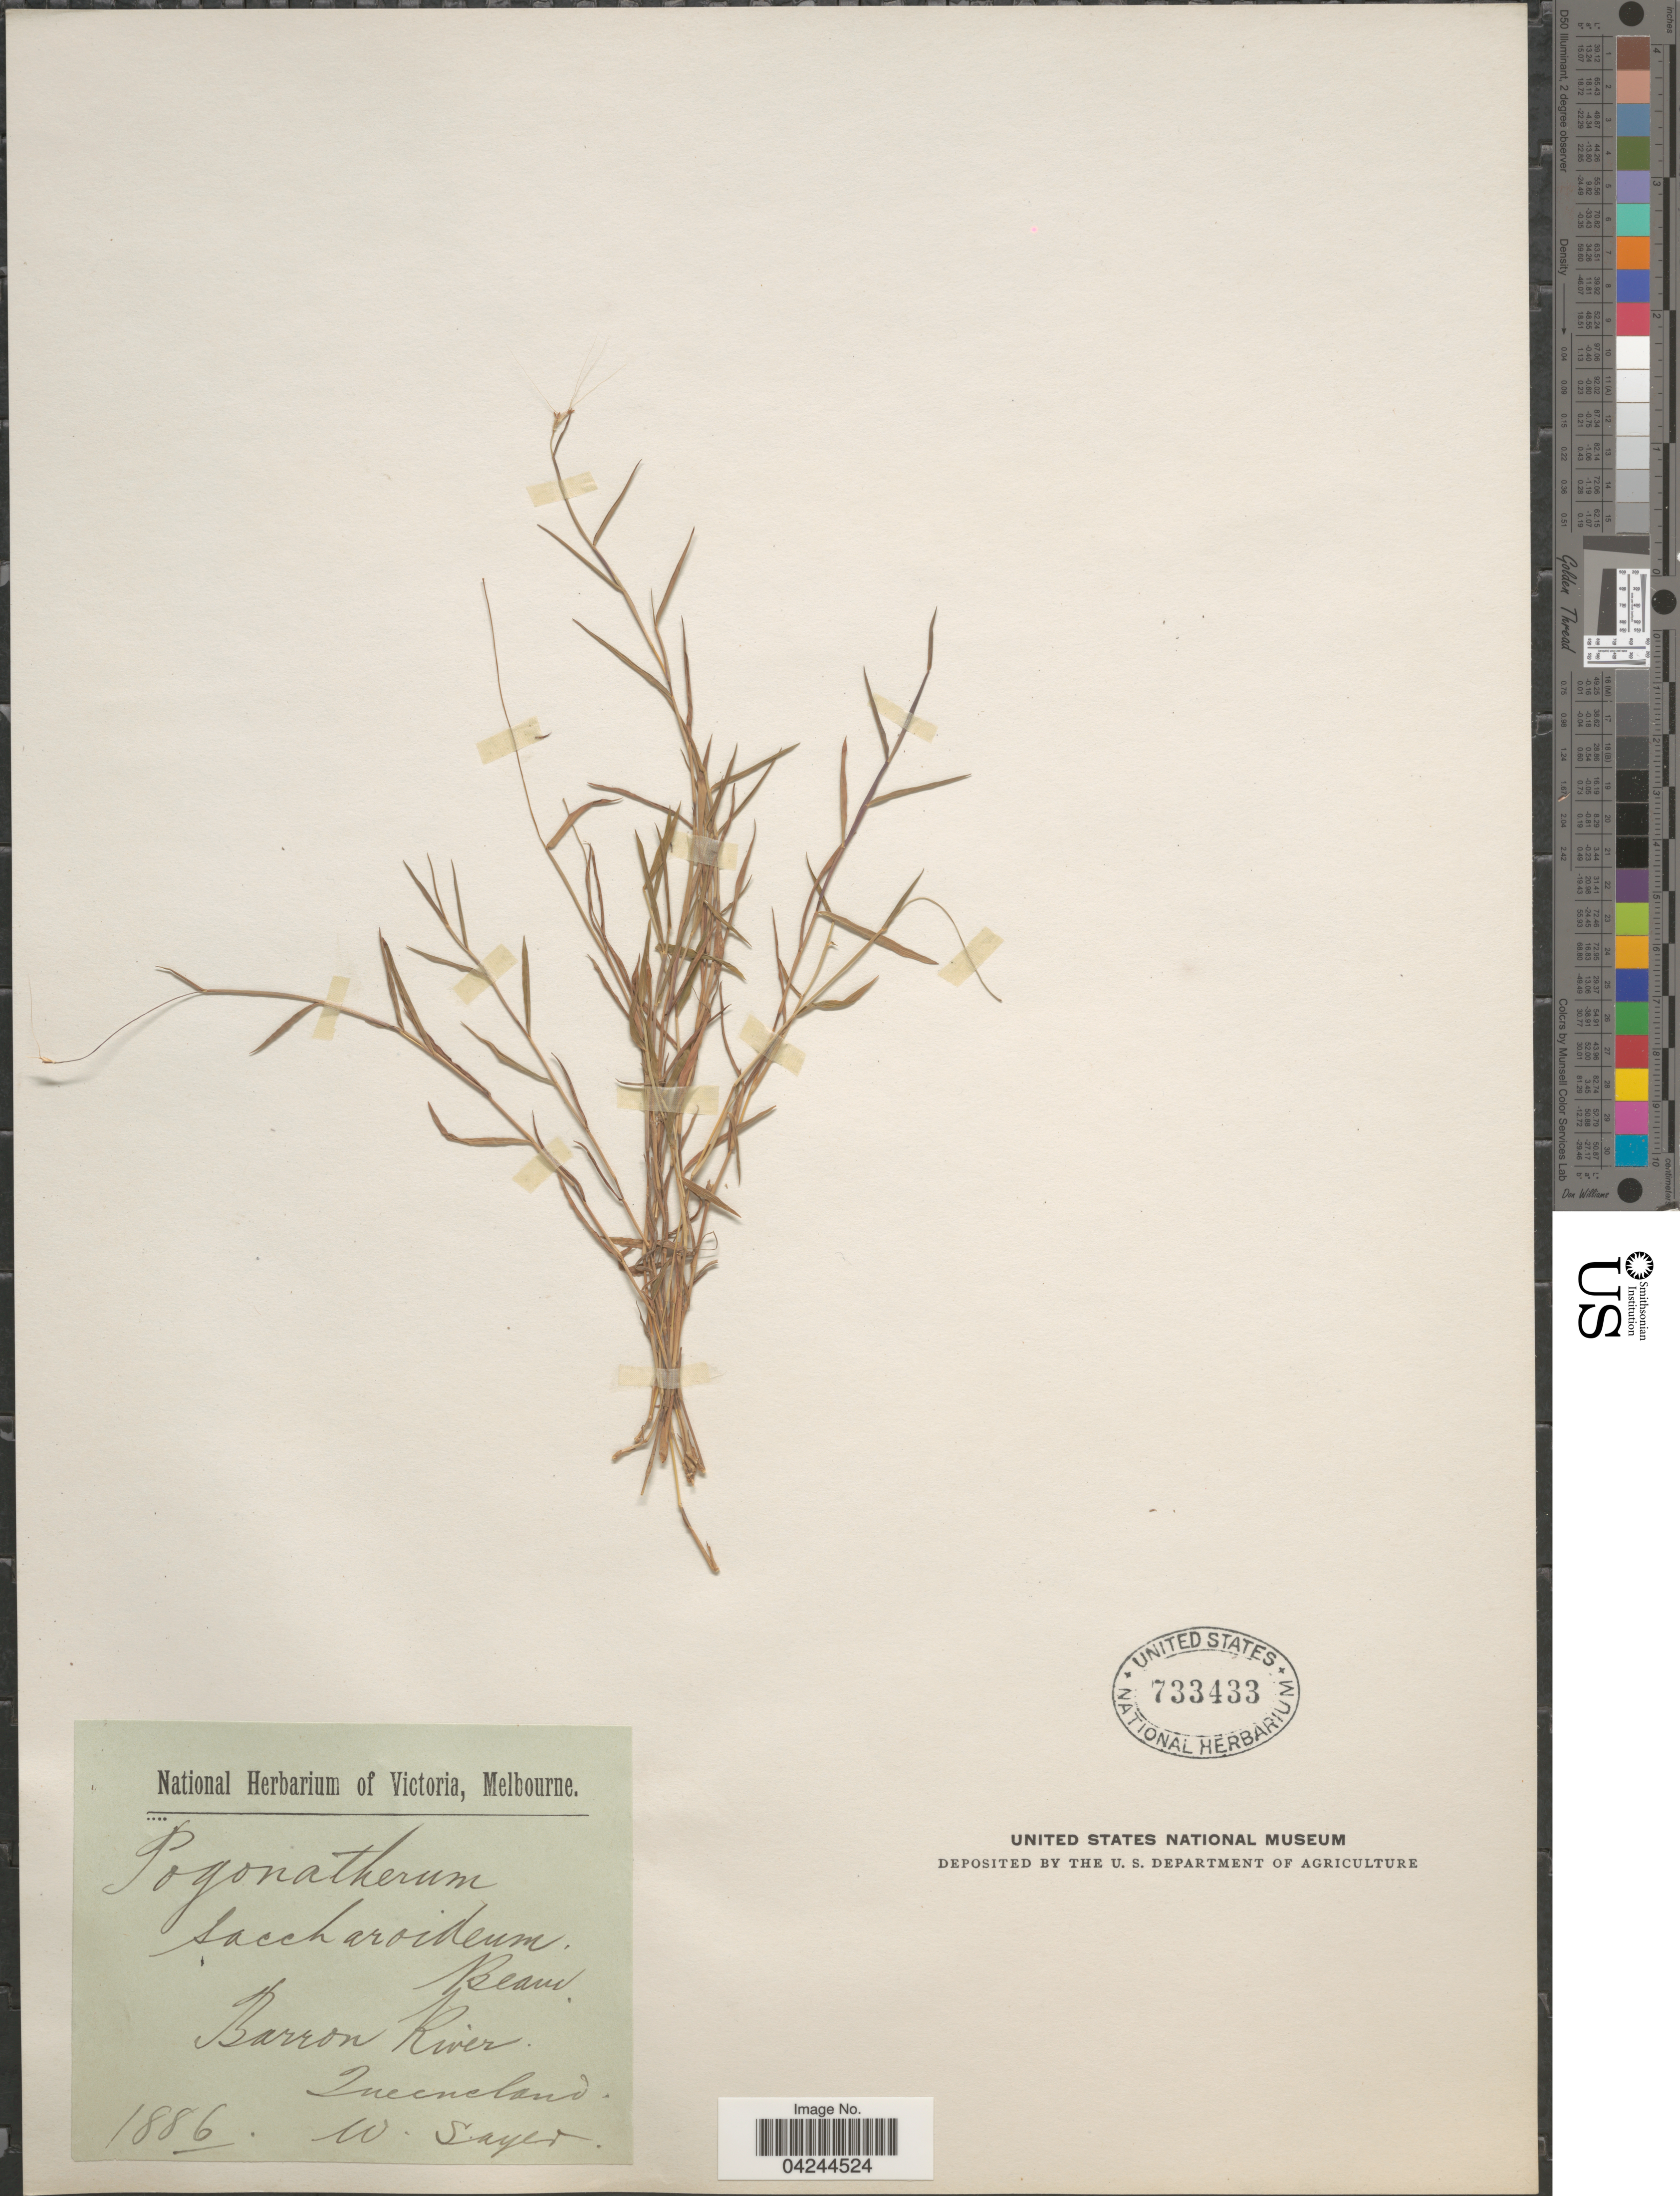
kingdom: Plantae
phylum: Tracheophyta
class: Liliopsida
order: Poales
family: Poaceae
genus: Pogonatherum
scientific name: Pogonatherum crinitum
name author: (Thunb.) Kunth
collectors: W. Sayer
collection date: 1886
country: Australia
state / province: Queensland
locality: Barron River.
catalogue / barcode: US 733433